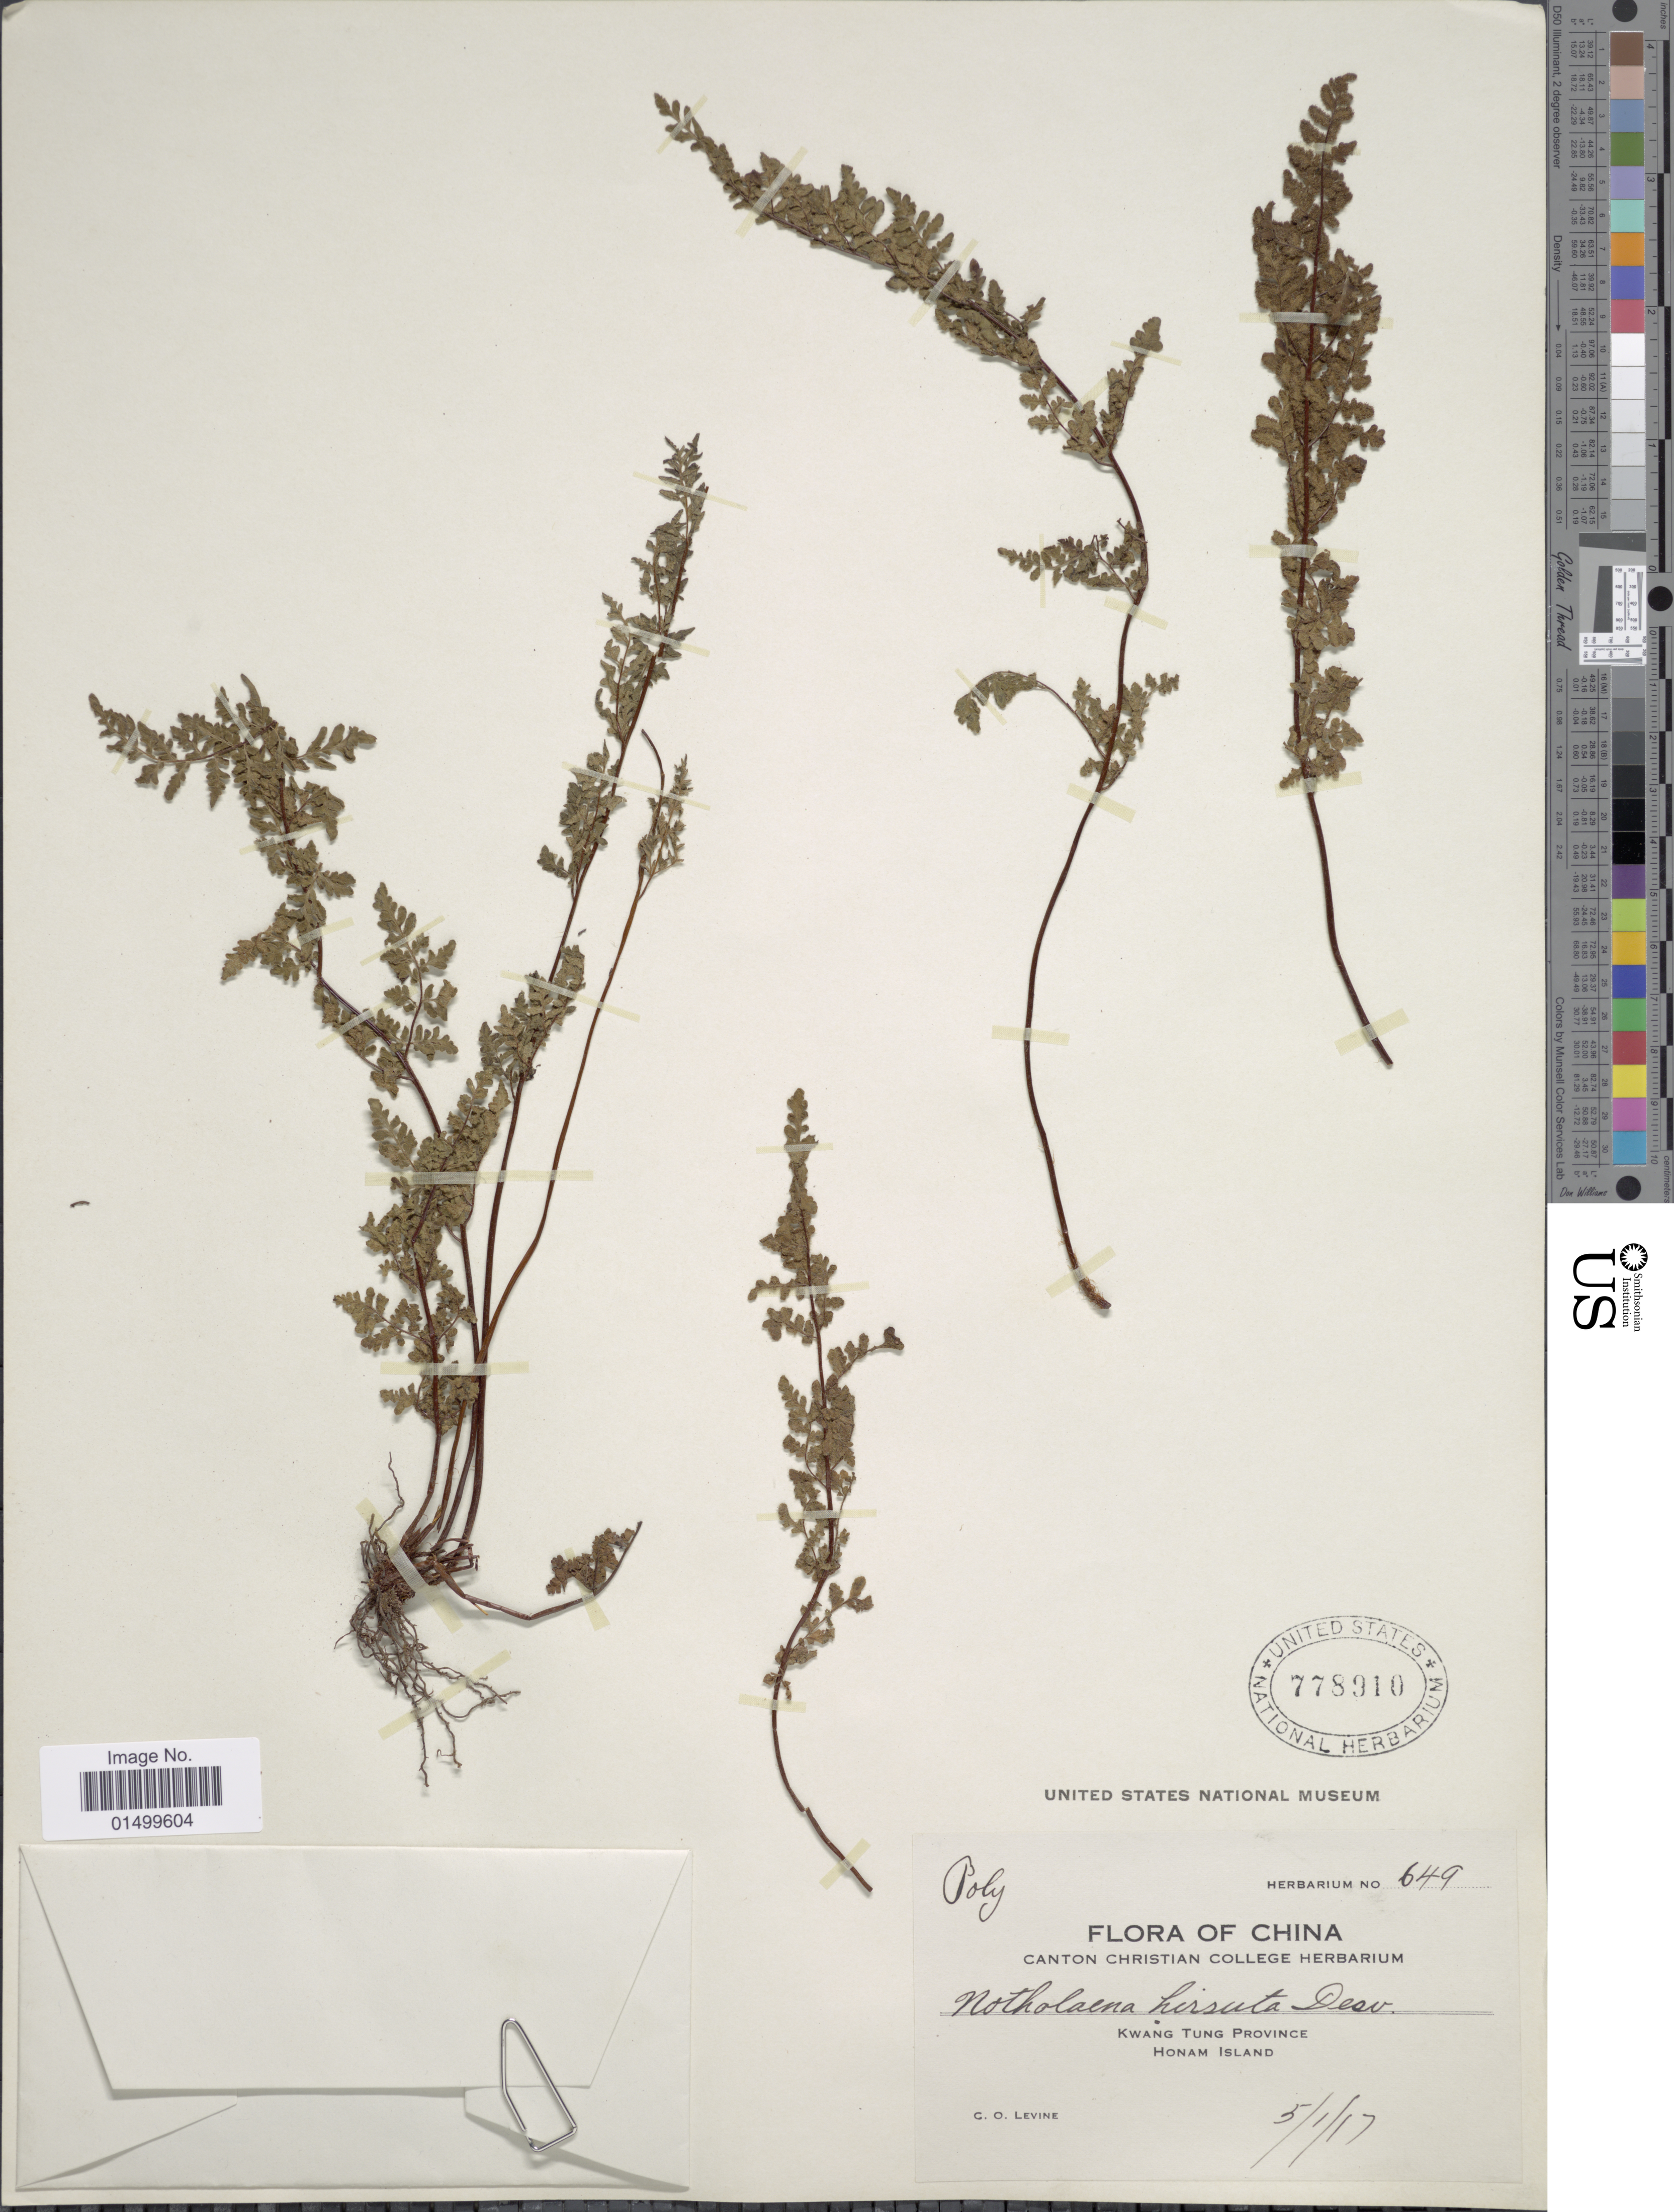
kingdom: Plantae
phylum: Tracheophyta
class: Polypodiopsida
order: Polypodiales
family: Pteridaceae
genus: Cheilanthes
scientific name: Cheilanthes nudiuscula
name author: (R. Br.) T. Moore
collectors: C. O. Levine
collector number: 649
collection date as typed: Transcribed d/m/y: 5/1/17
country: China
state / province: Guangdong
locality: Kwan Tung Province. Honam Island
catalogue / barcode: US 778910